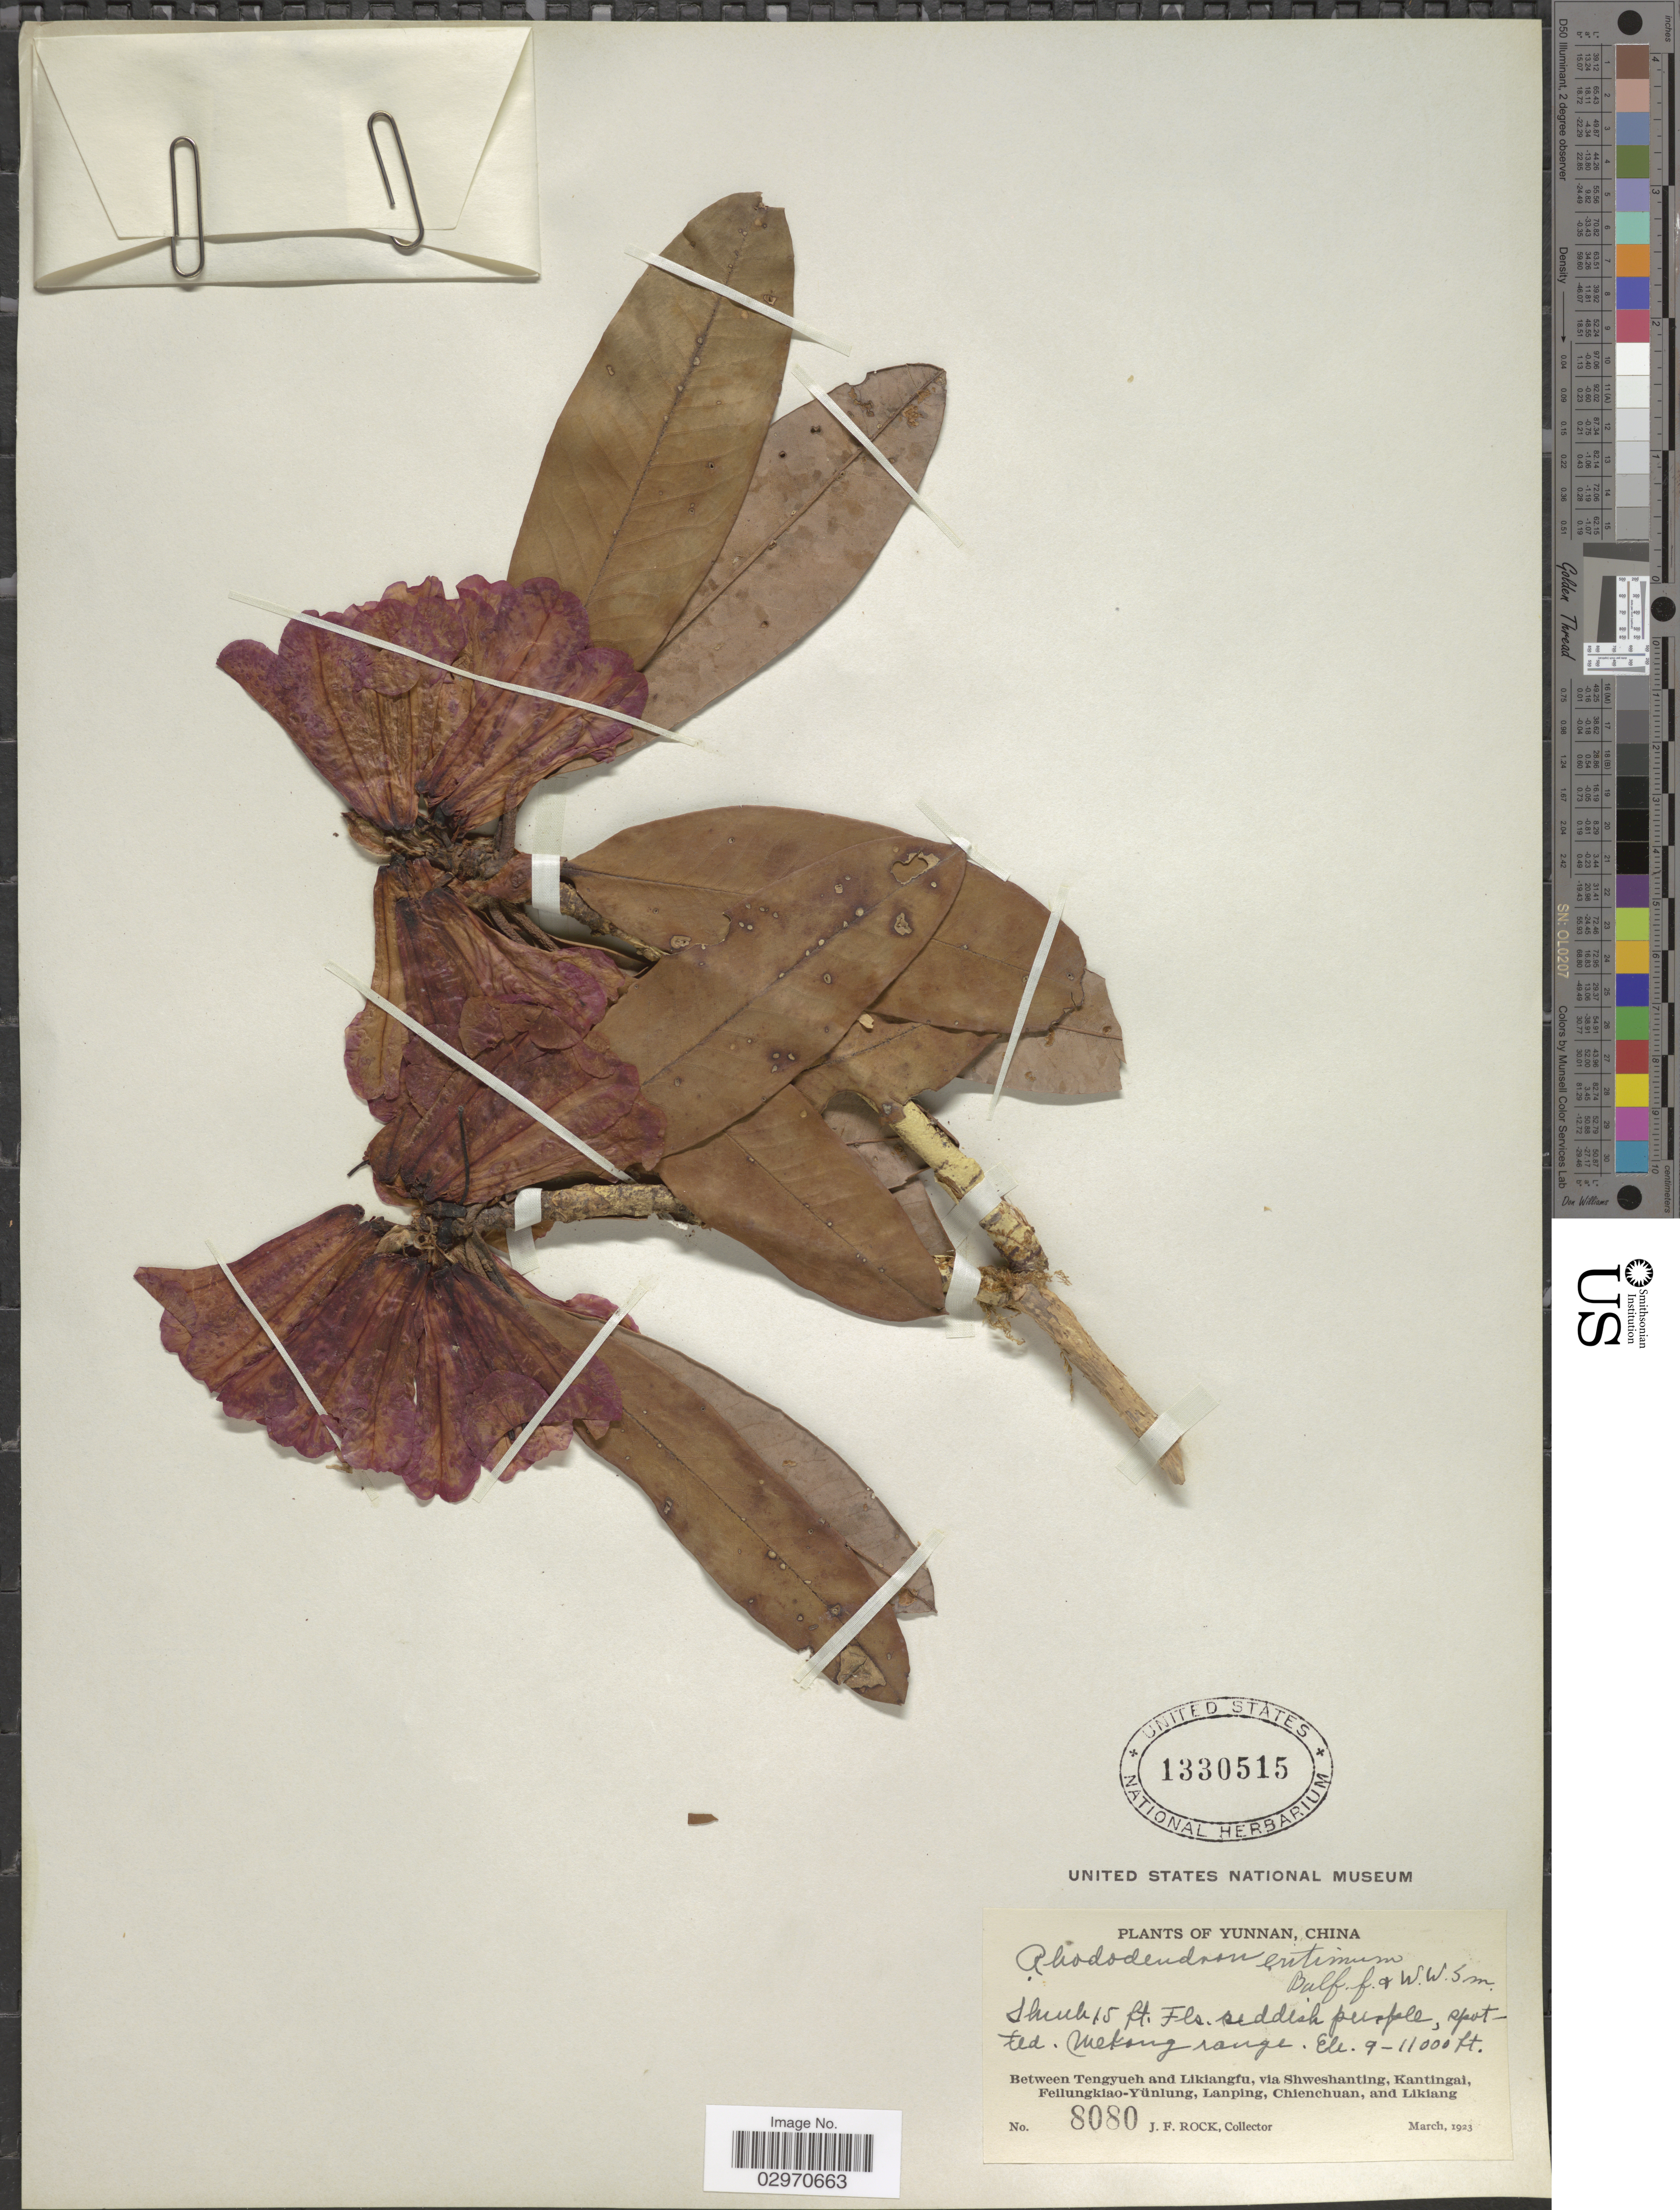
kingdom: Plantae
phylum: Tracheophyta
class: Magnoliopsida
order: Ericales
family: Ericaceae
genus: Rhododendron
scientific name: Rhododendron eritimum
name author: Balf. f. & W.W. Sm.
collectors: J. Rock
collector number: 8080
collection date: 1923-03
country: China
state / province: Yunnan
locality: Between Tengyueh and Likiangfu, via Shweshanting, Kantingai, Feilungkiao-Yünlung, Lanping, Chienchuan, and Likiang. Mekong range.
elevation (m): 2743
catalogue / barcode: US 1330515